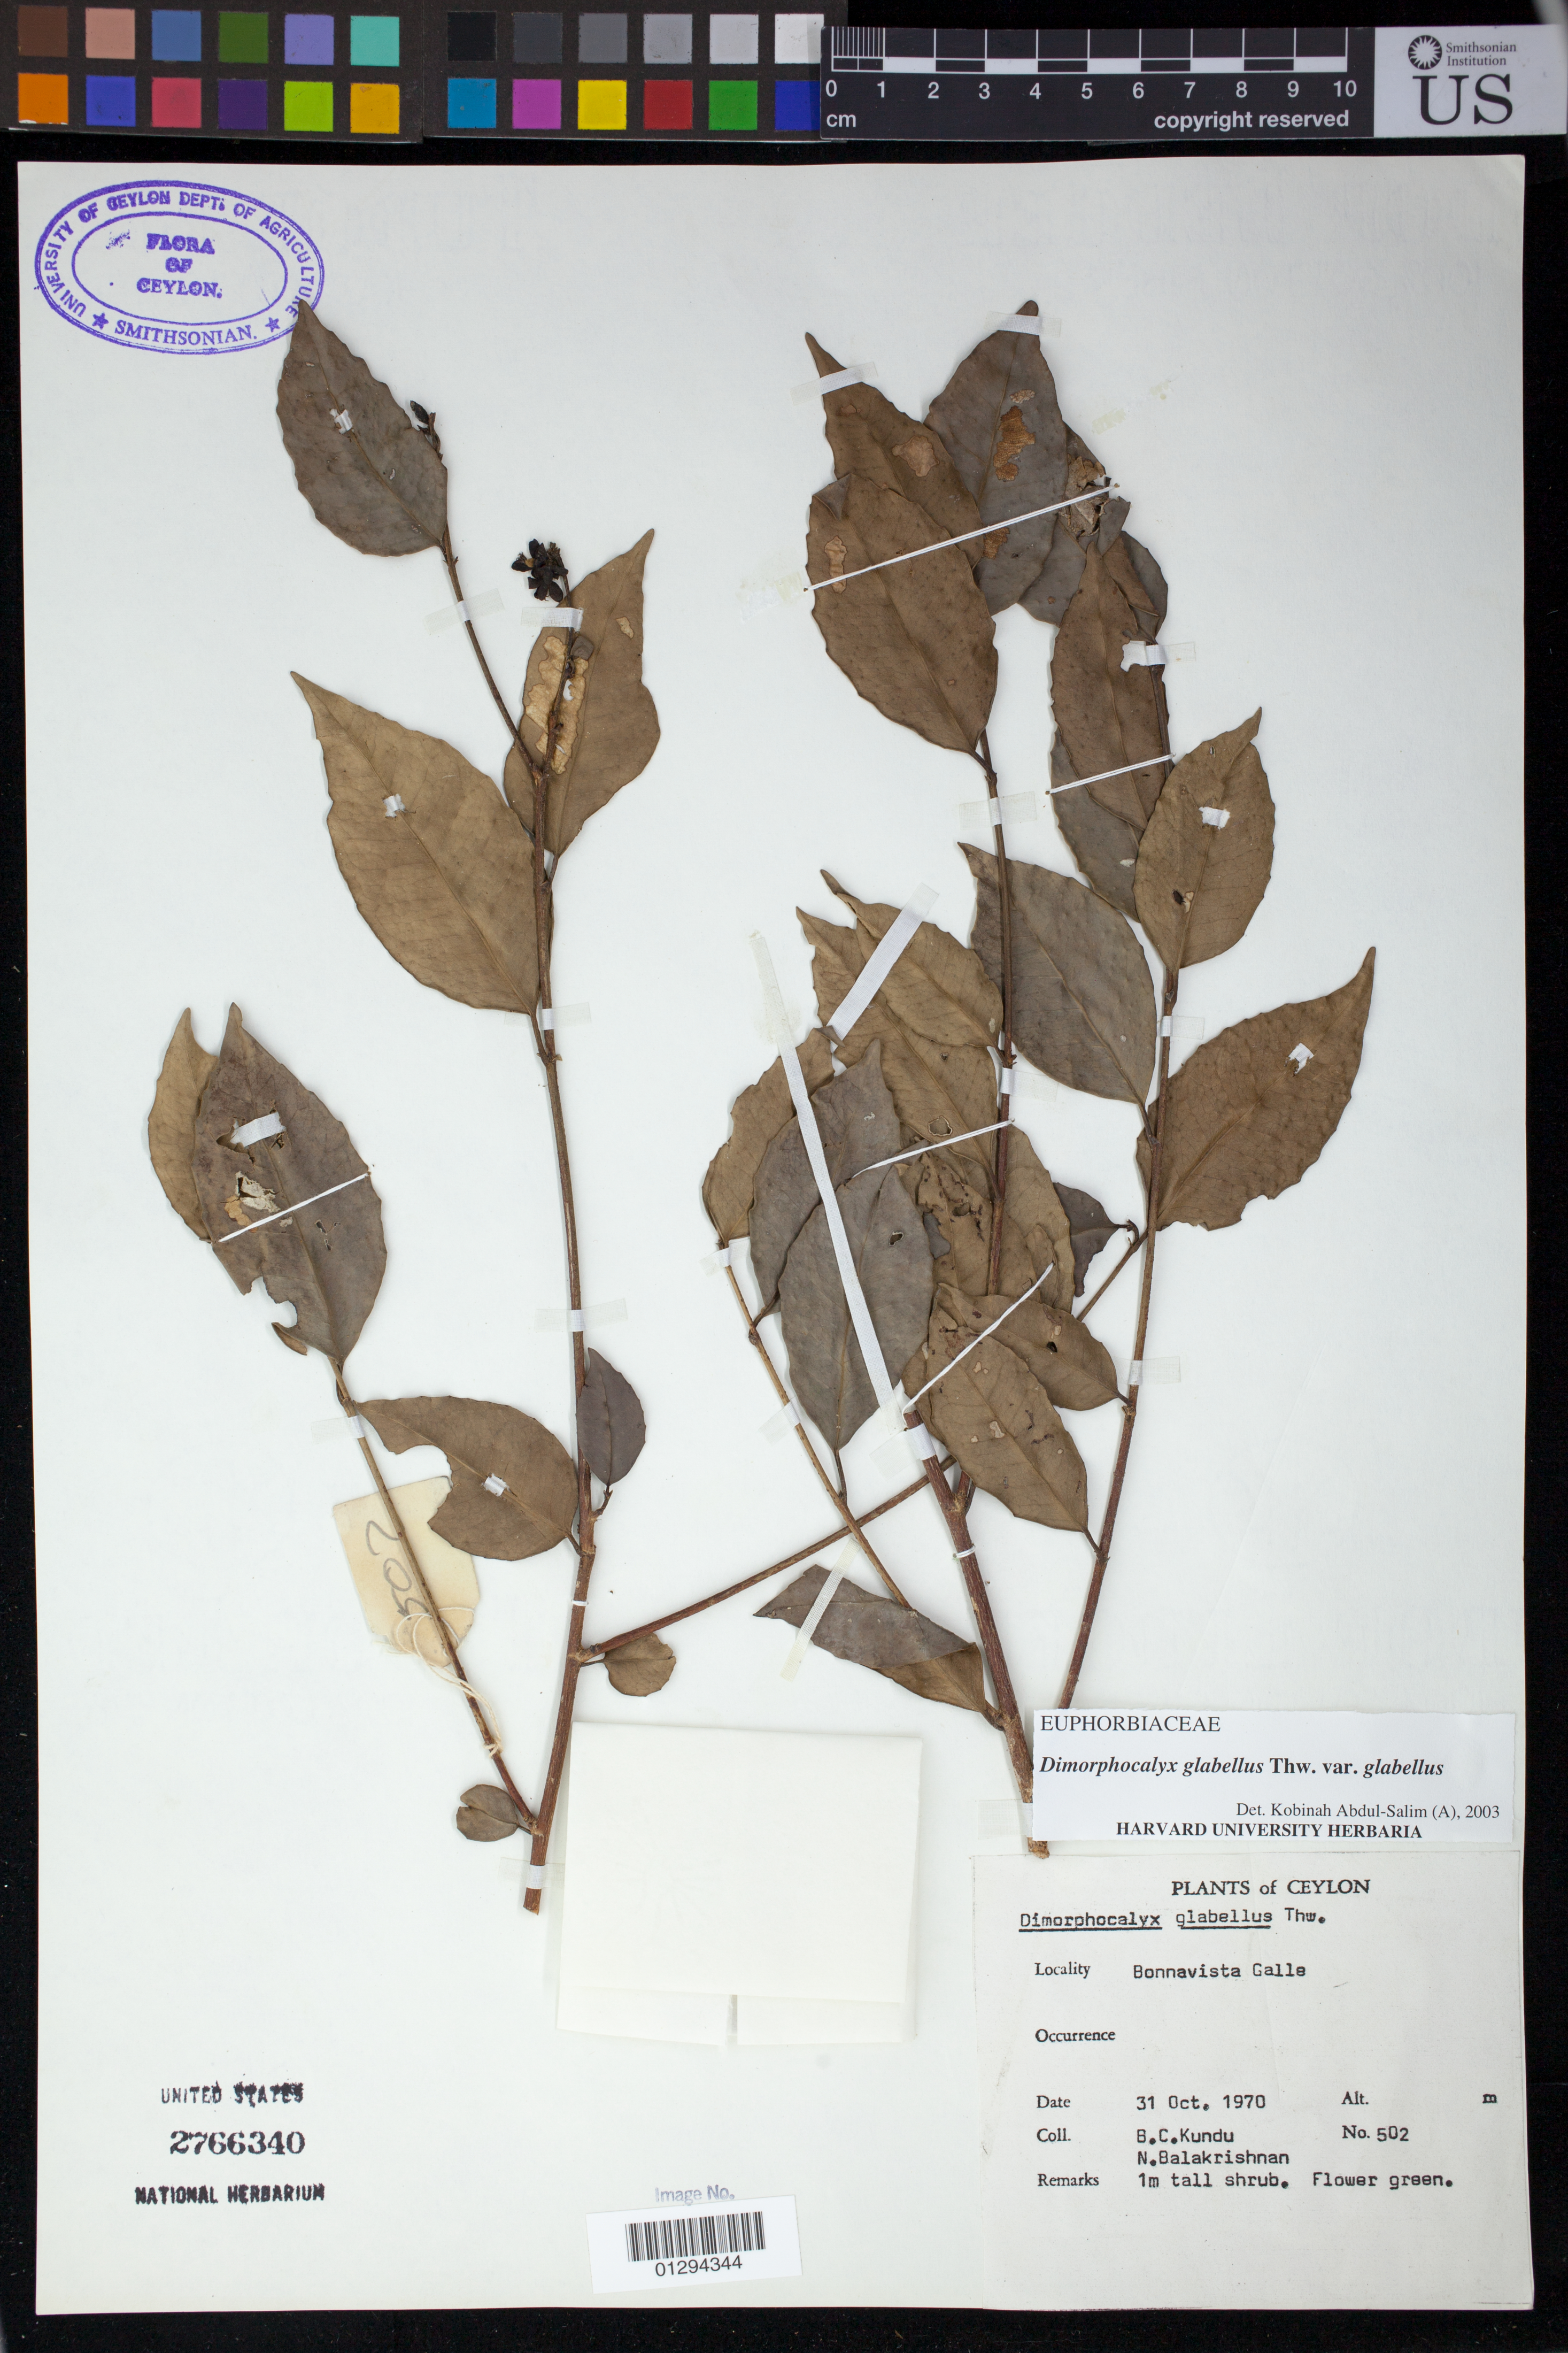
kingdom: Plantae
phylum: Tracheophyta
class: Magnoliopsida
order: Malpighiales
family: Euphorbiaceae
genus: Dimorphocalyx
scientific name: Dimorphocalyx glabellus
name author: Thwaites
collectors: B. C. Kundu & N. Balakrishnan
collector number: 502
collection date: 1970-10-31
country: Sri Lanka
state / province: Southern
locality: Bonnavista, Galle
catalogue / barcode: US 2766340